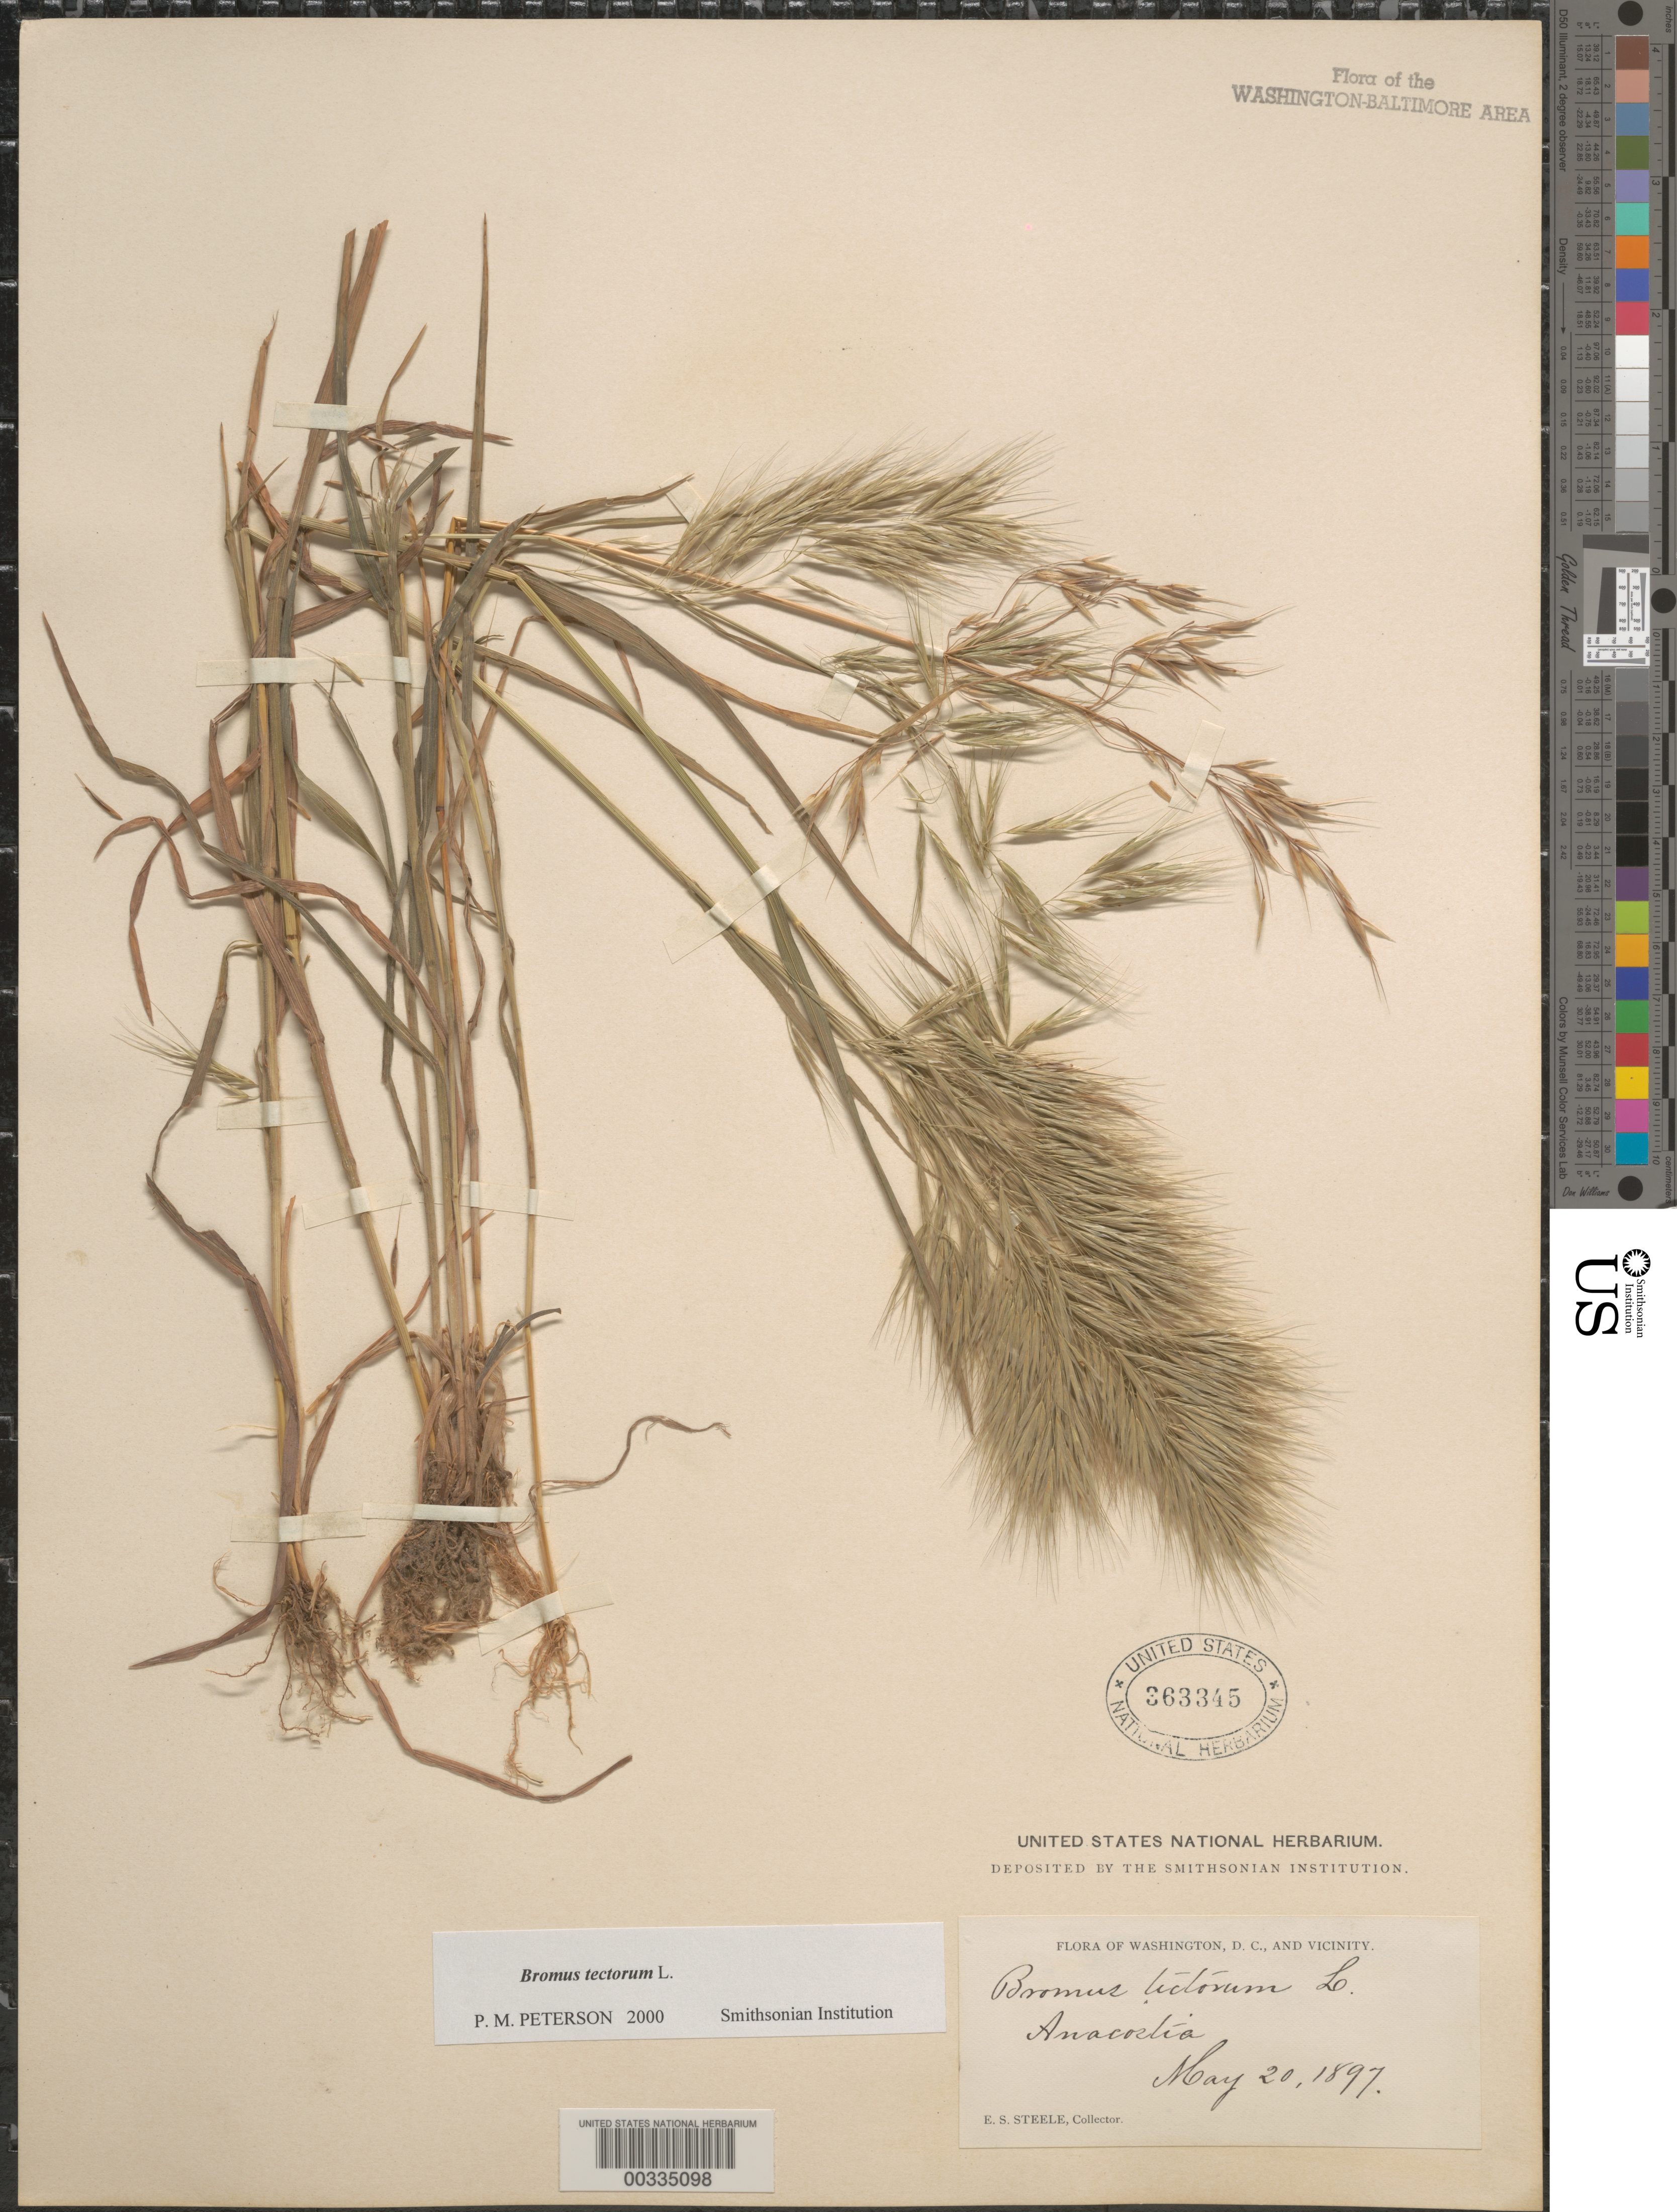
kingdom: Plantae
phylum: Tracheophyta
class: Liliopsida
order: Poales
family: Poaceae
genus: Bromus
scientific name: Bromus tectorum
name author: L.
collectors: E. Steele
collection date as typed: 20 May 1897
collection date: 1897-05-20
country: United States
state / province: District of Columbia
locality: Anacostia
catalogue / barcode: US 363345